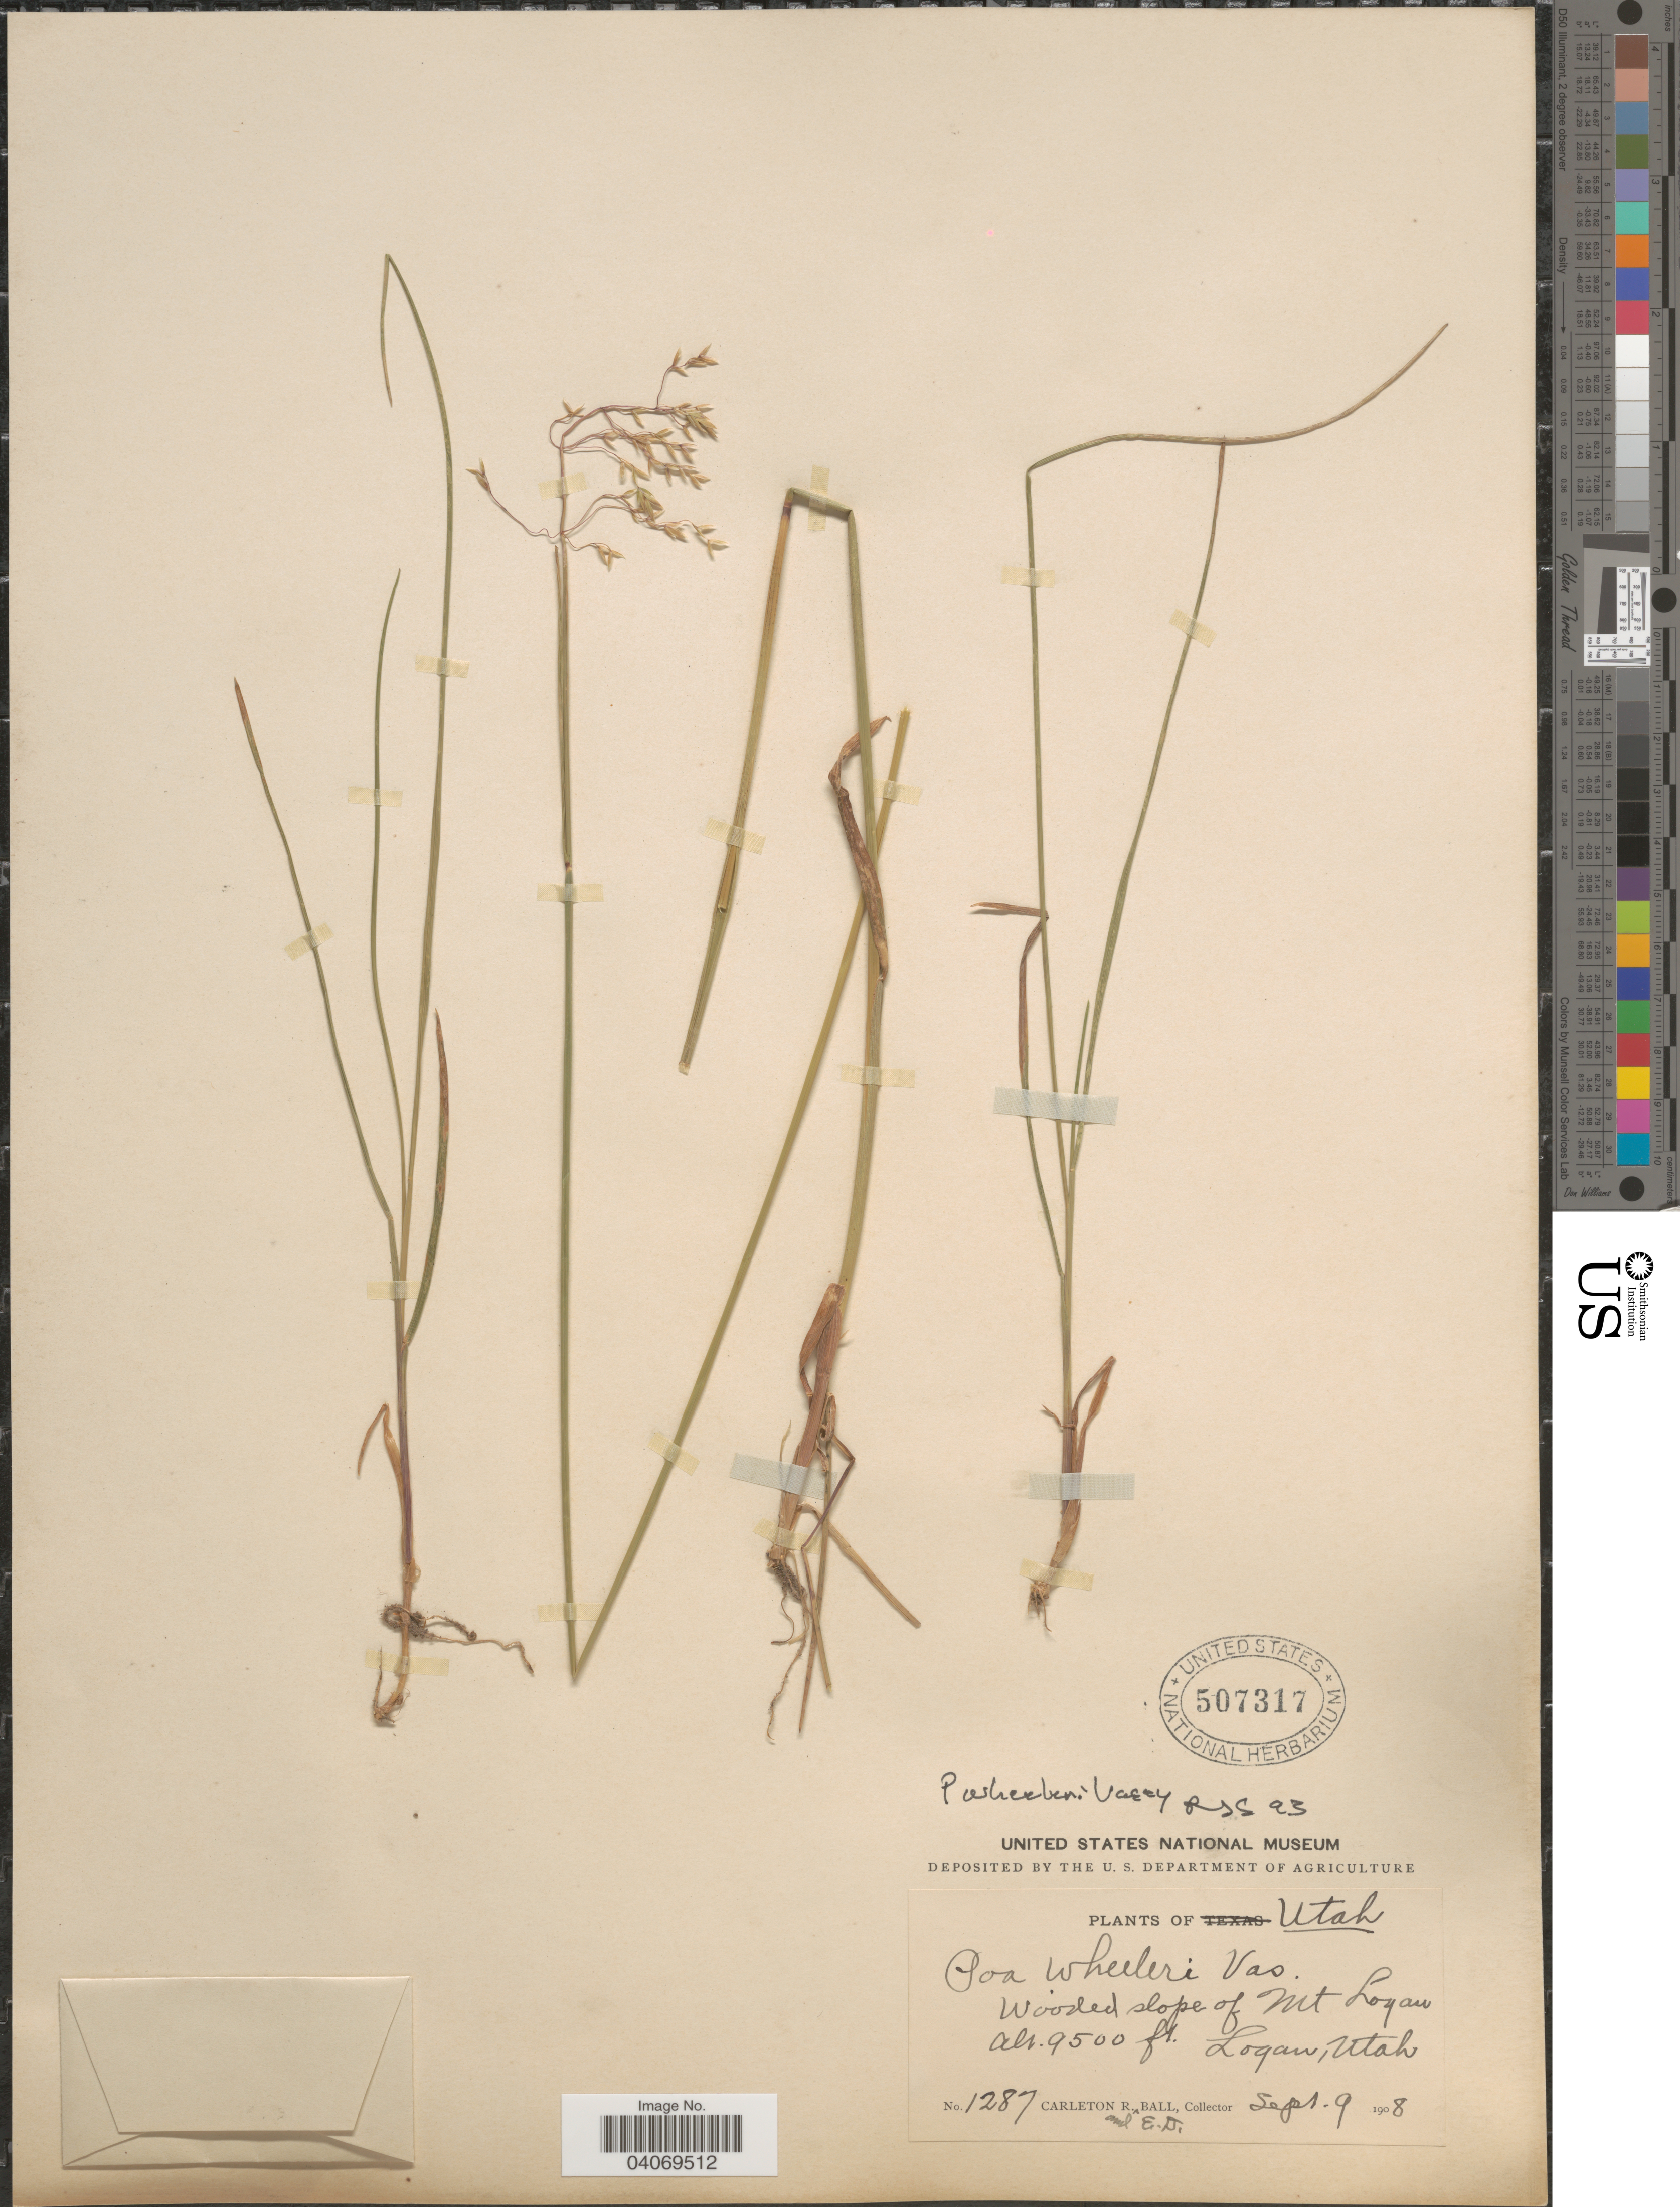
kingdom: Plantae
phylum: Tracheophyta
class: Liliopsida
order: Poales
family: Poaceae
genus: Poa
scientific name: Poa wheeleri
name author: Vasey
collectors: C. R. Ball & E. Ball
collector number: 1287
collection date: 1908-09-09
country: United States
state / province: Utah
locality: Wooded slope of Mt Logan. Logan.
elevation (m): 2896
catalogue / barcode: US 507317